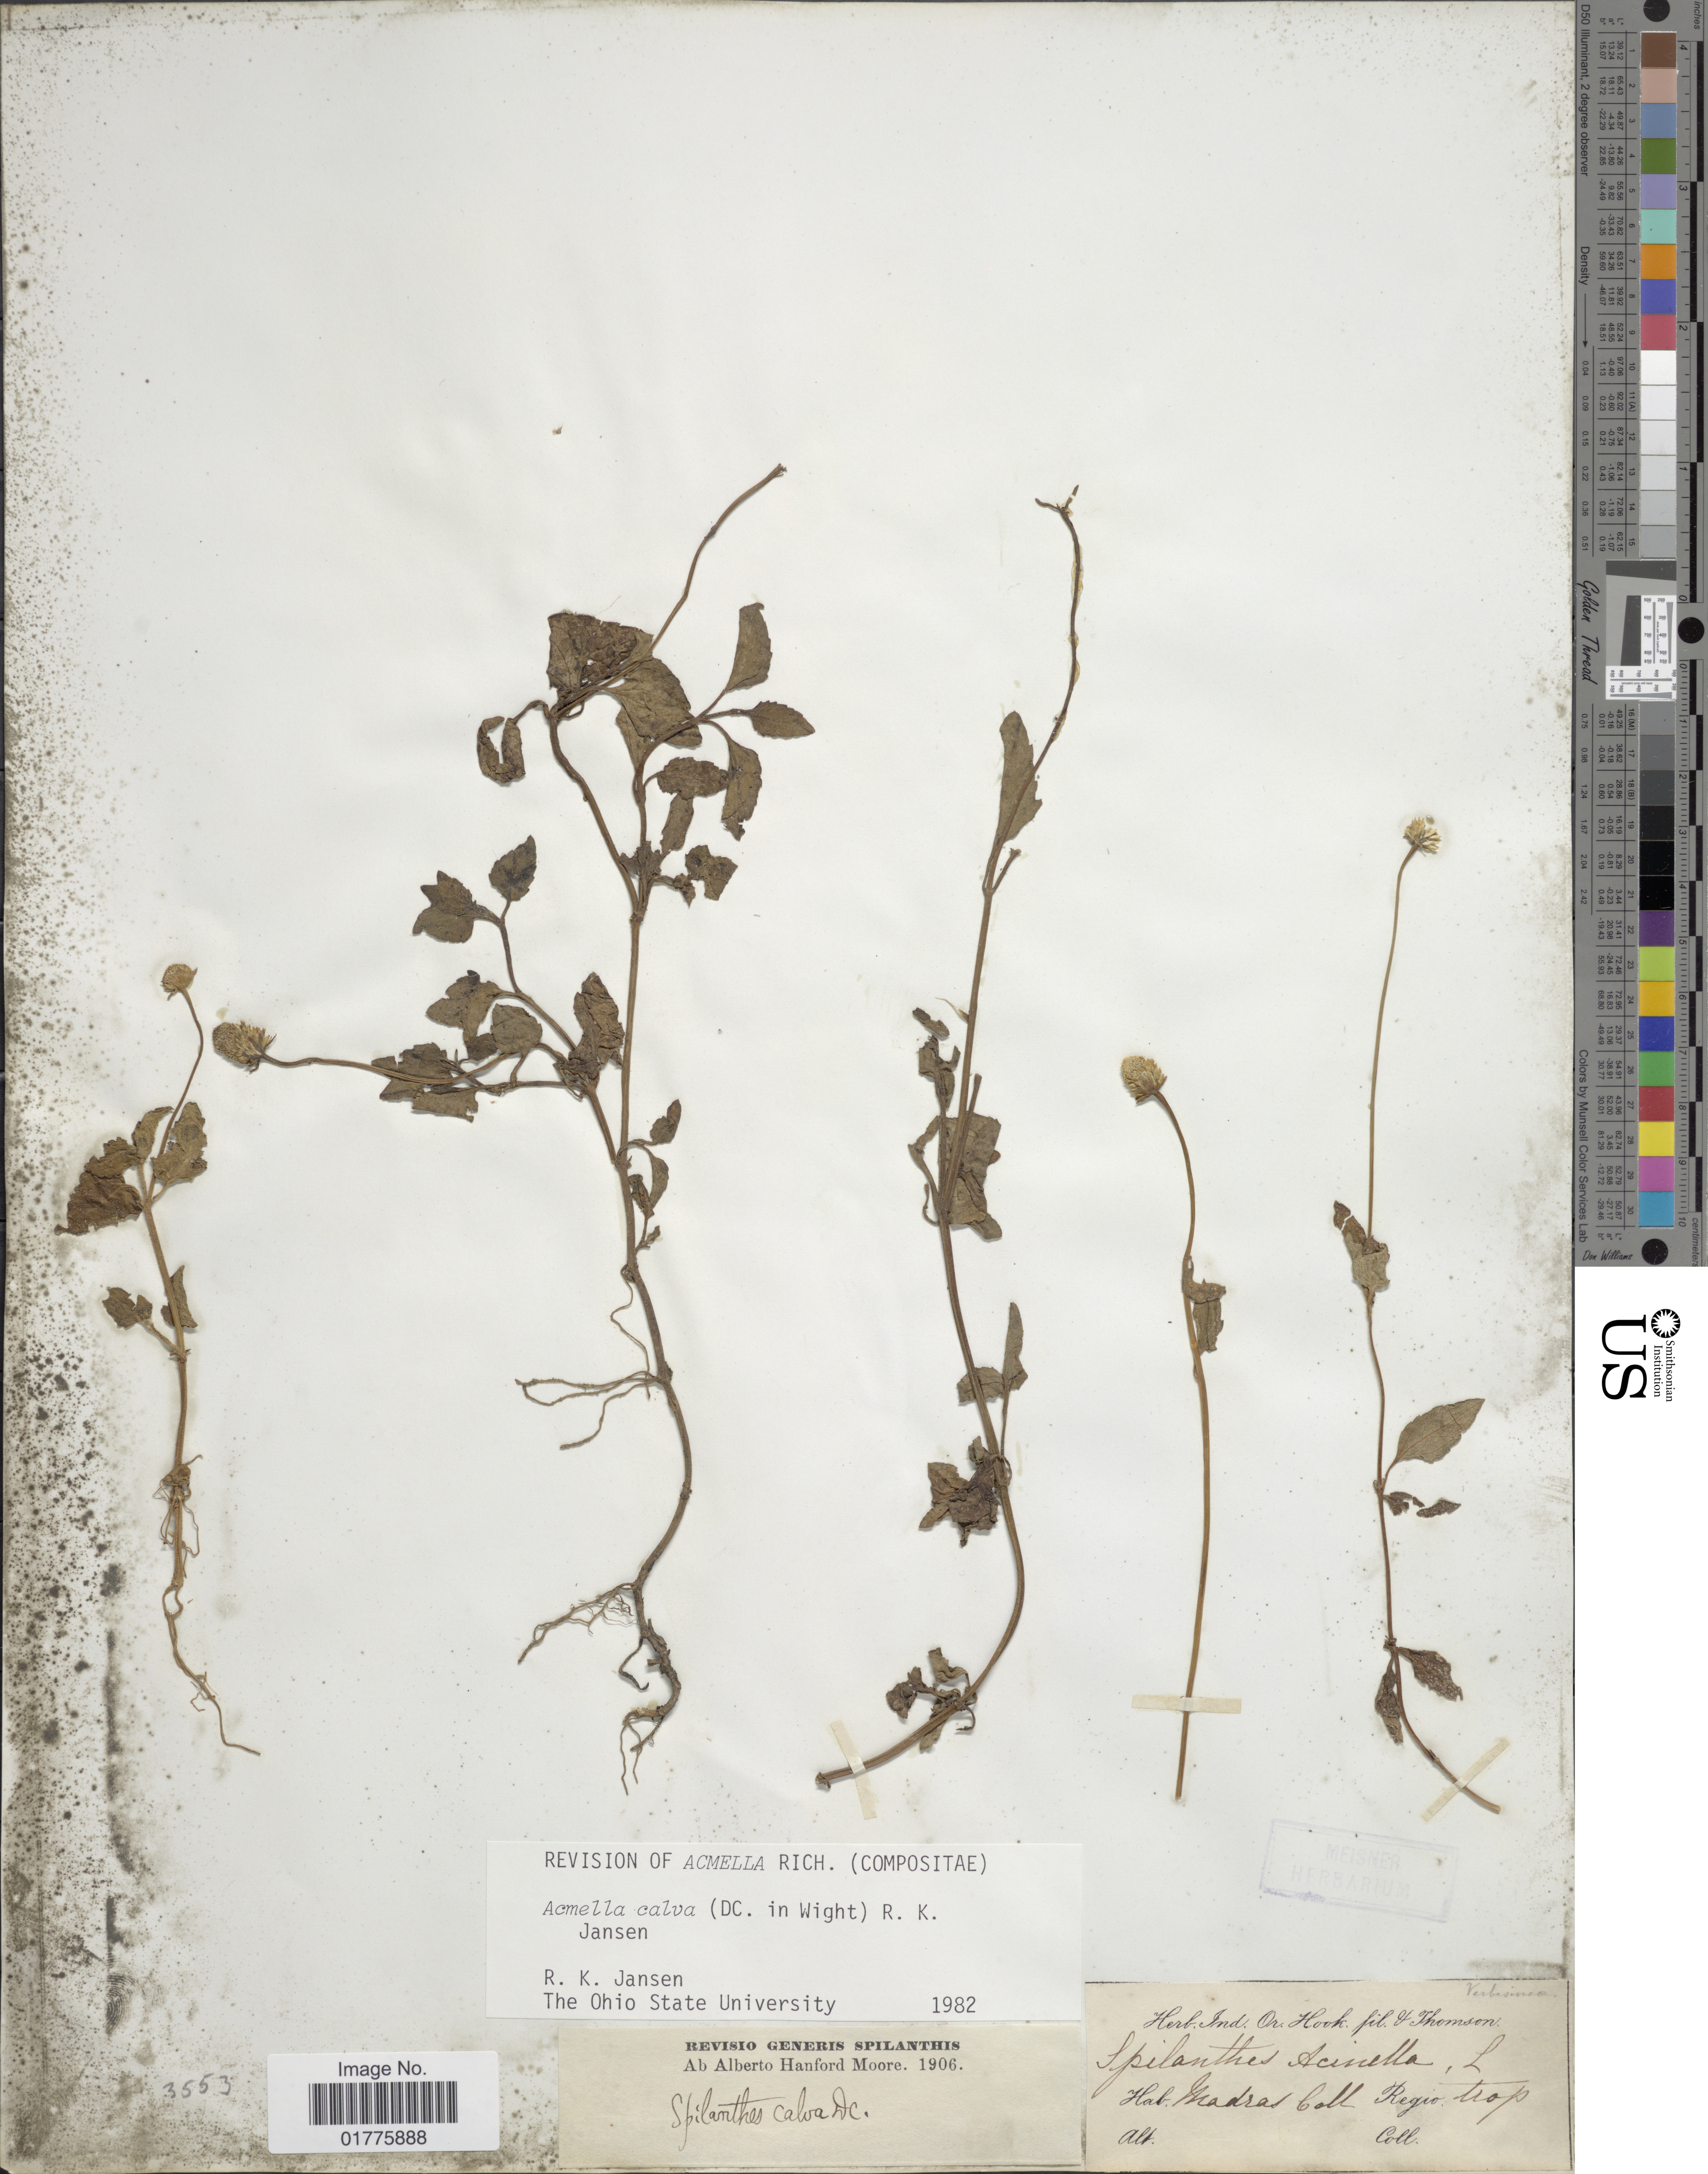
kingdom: Plantae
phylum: Tracheophyta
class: Magnoliopsida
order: Asterales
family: Asteraceae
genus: Acmella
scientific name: Acmella calva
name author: DC.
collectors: -- Thomson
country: India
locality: Madras Coll. Trop